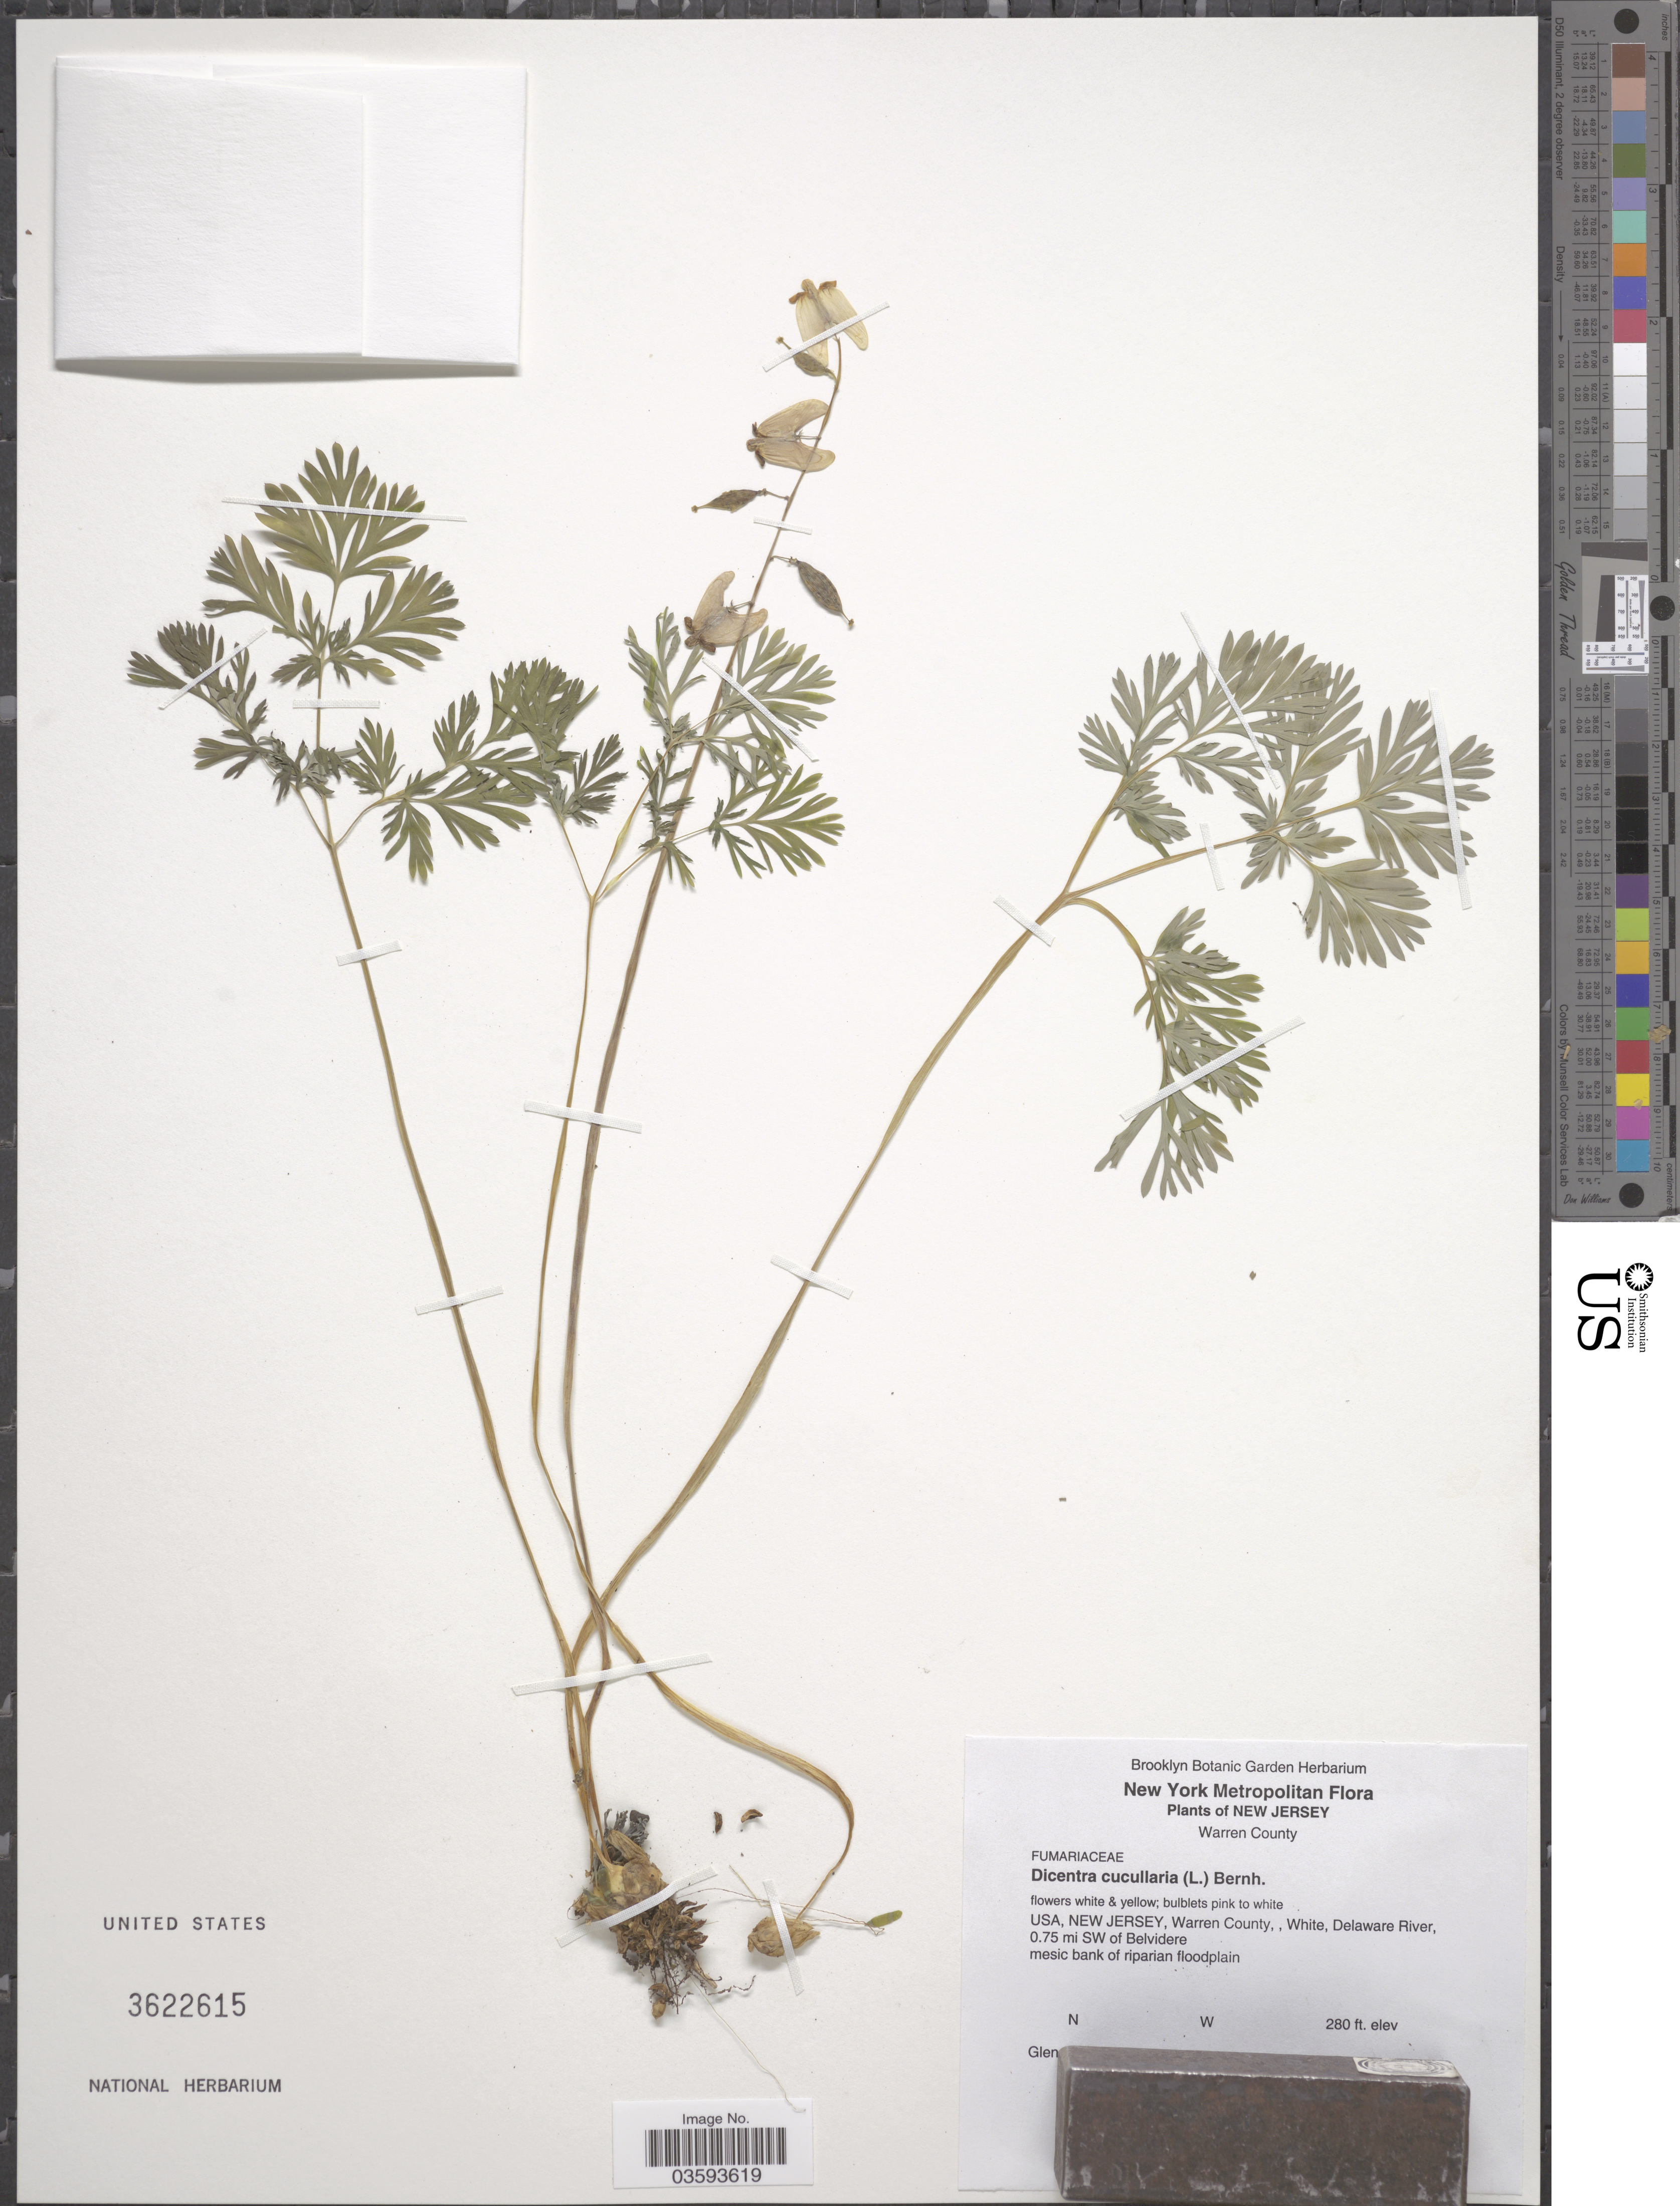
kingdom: Plantae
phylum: Tracheophyta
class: Magnoliopsida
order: Ranunculales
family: Papaveraceae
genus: Dicentra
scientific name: Dicentra cucullaria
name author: (L.) Bernh.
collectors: S. Glenn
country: United States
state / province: New Jersey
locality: Warren County, White, Delaware River, 0.75 mi SW of Belvidere. [label obscured in image]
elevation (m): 85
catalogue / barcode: US 3622615